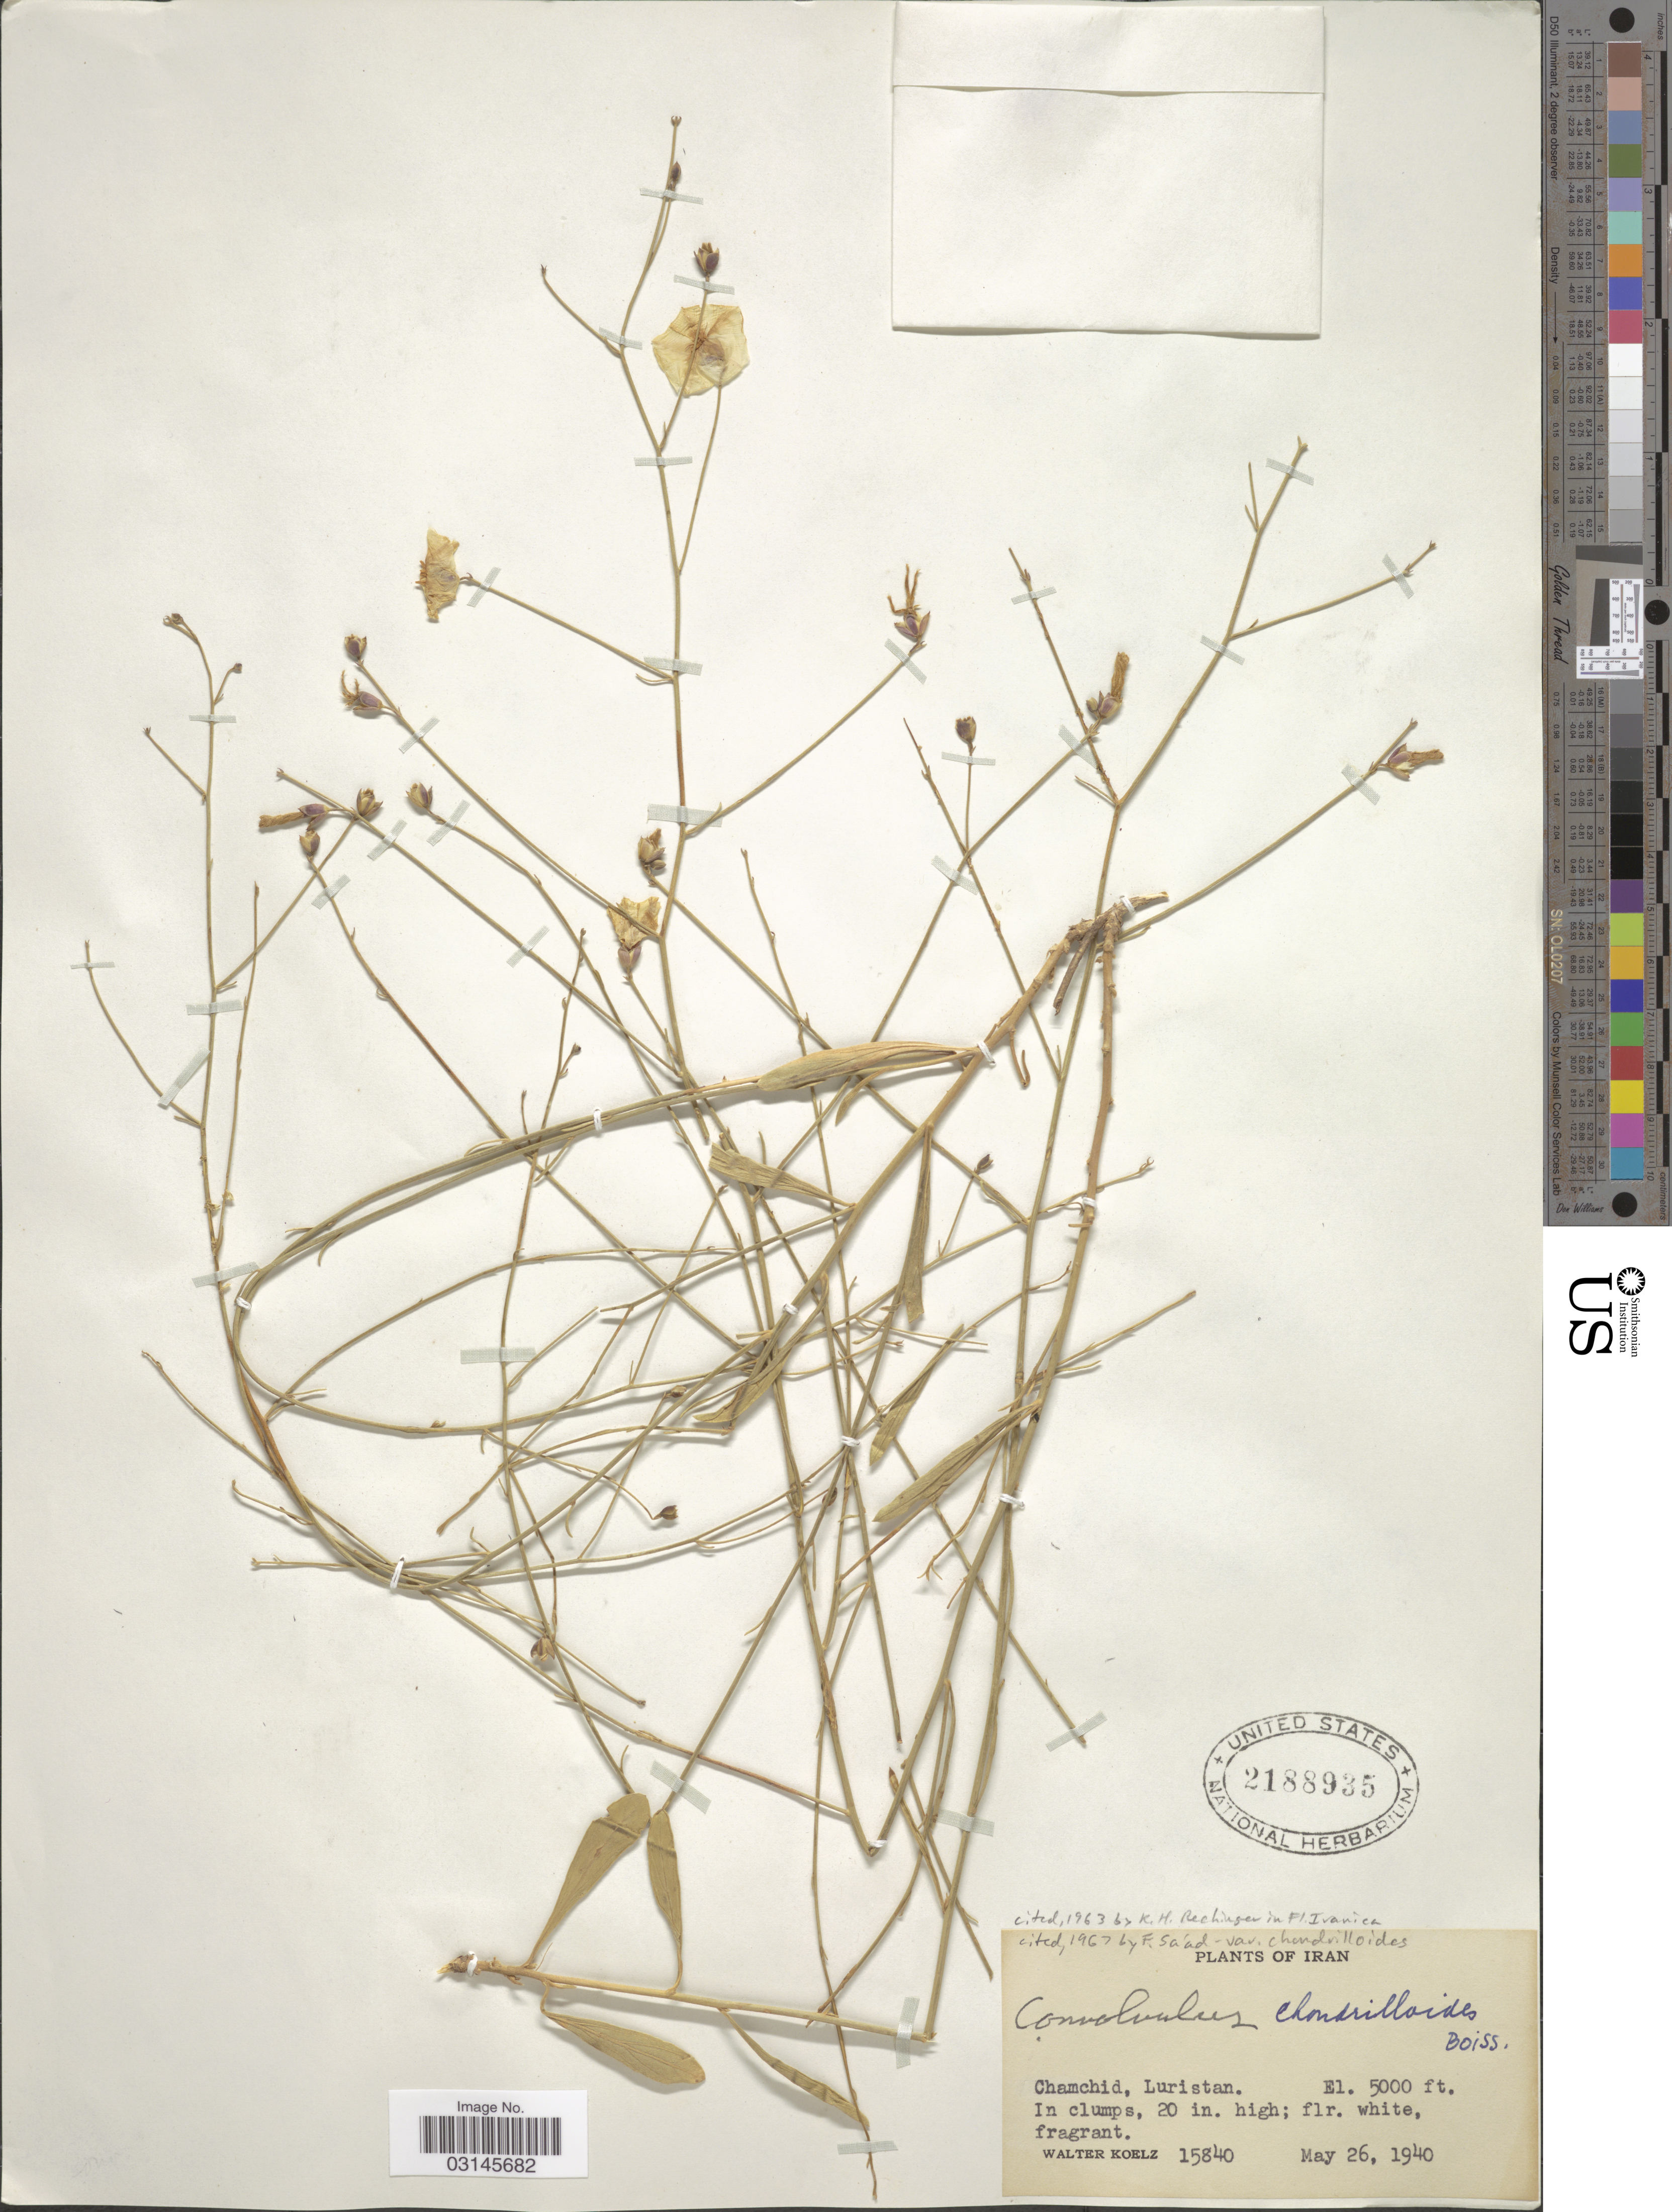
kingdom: Plantae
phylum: Tracheophyta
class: Magnoliopsida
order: Solanales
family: Convolvulaceae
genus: Convolvulus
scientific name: Convolvulus chondrilloides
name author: Boiss.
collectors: W. N. Koelz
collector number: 15840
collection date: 1940-05-26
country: Iran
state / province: Lorestan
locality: Chamchid, Luristan.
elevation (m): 1524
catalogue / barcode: US 2188935